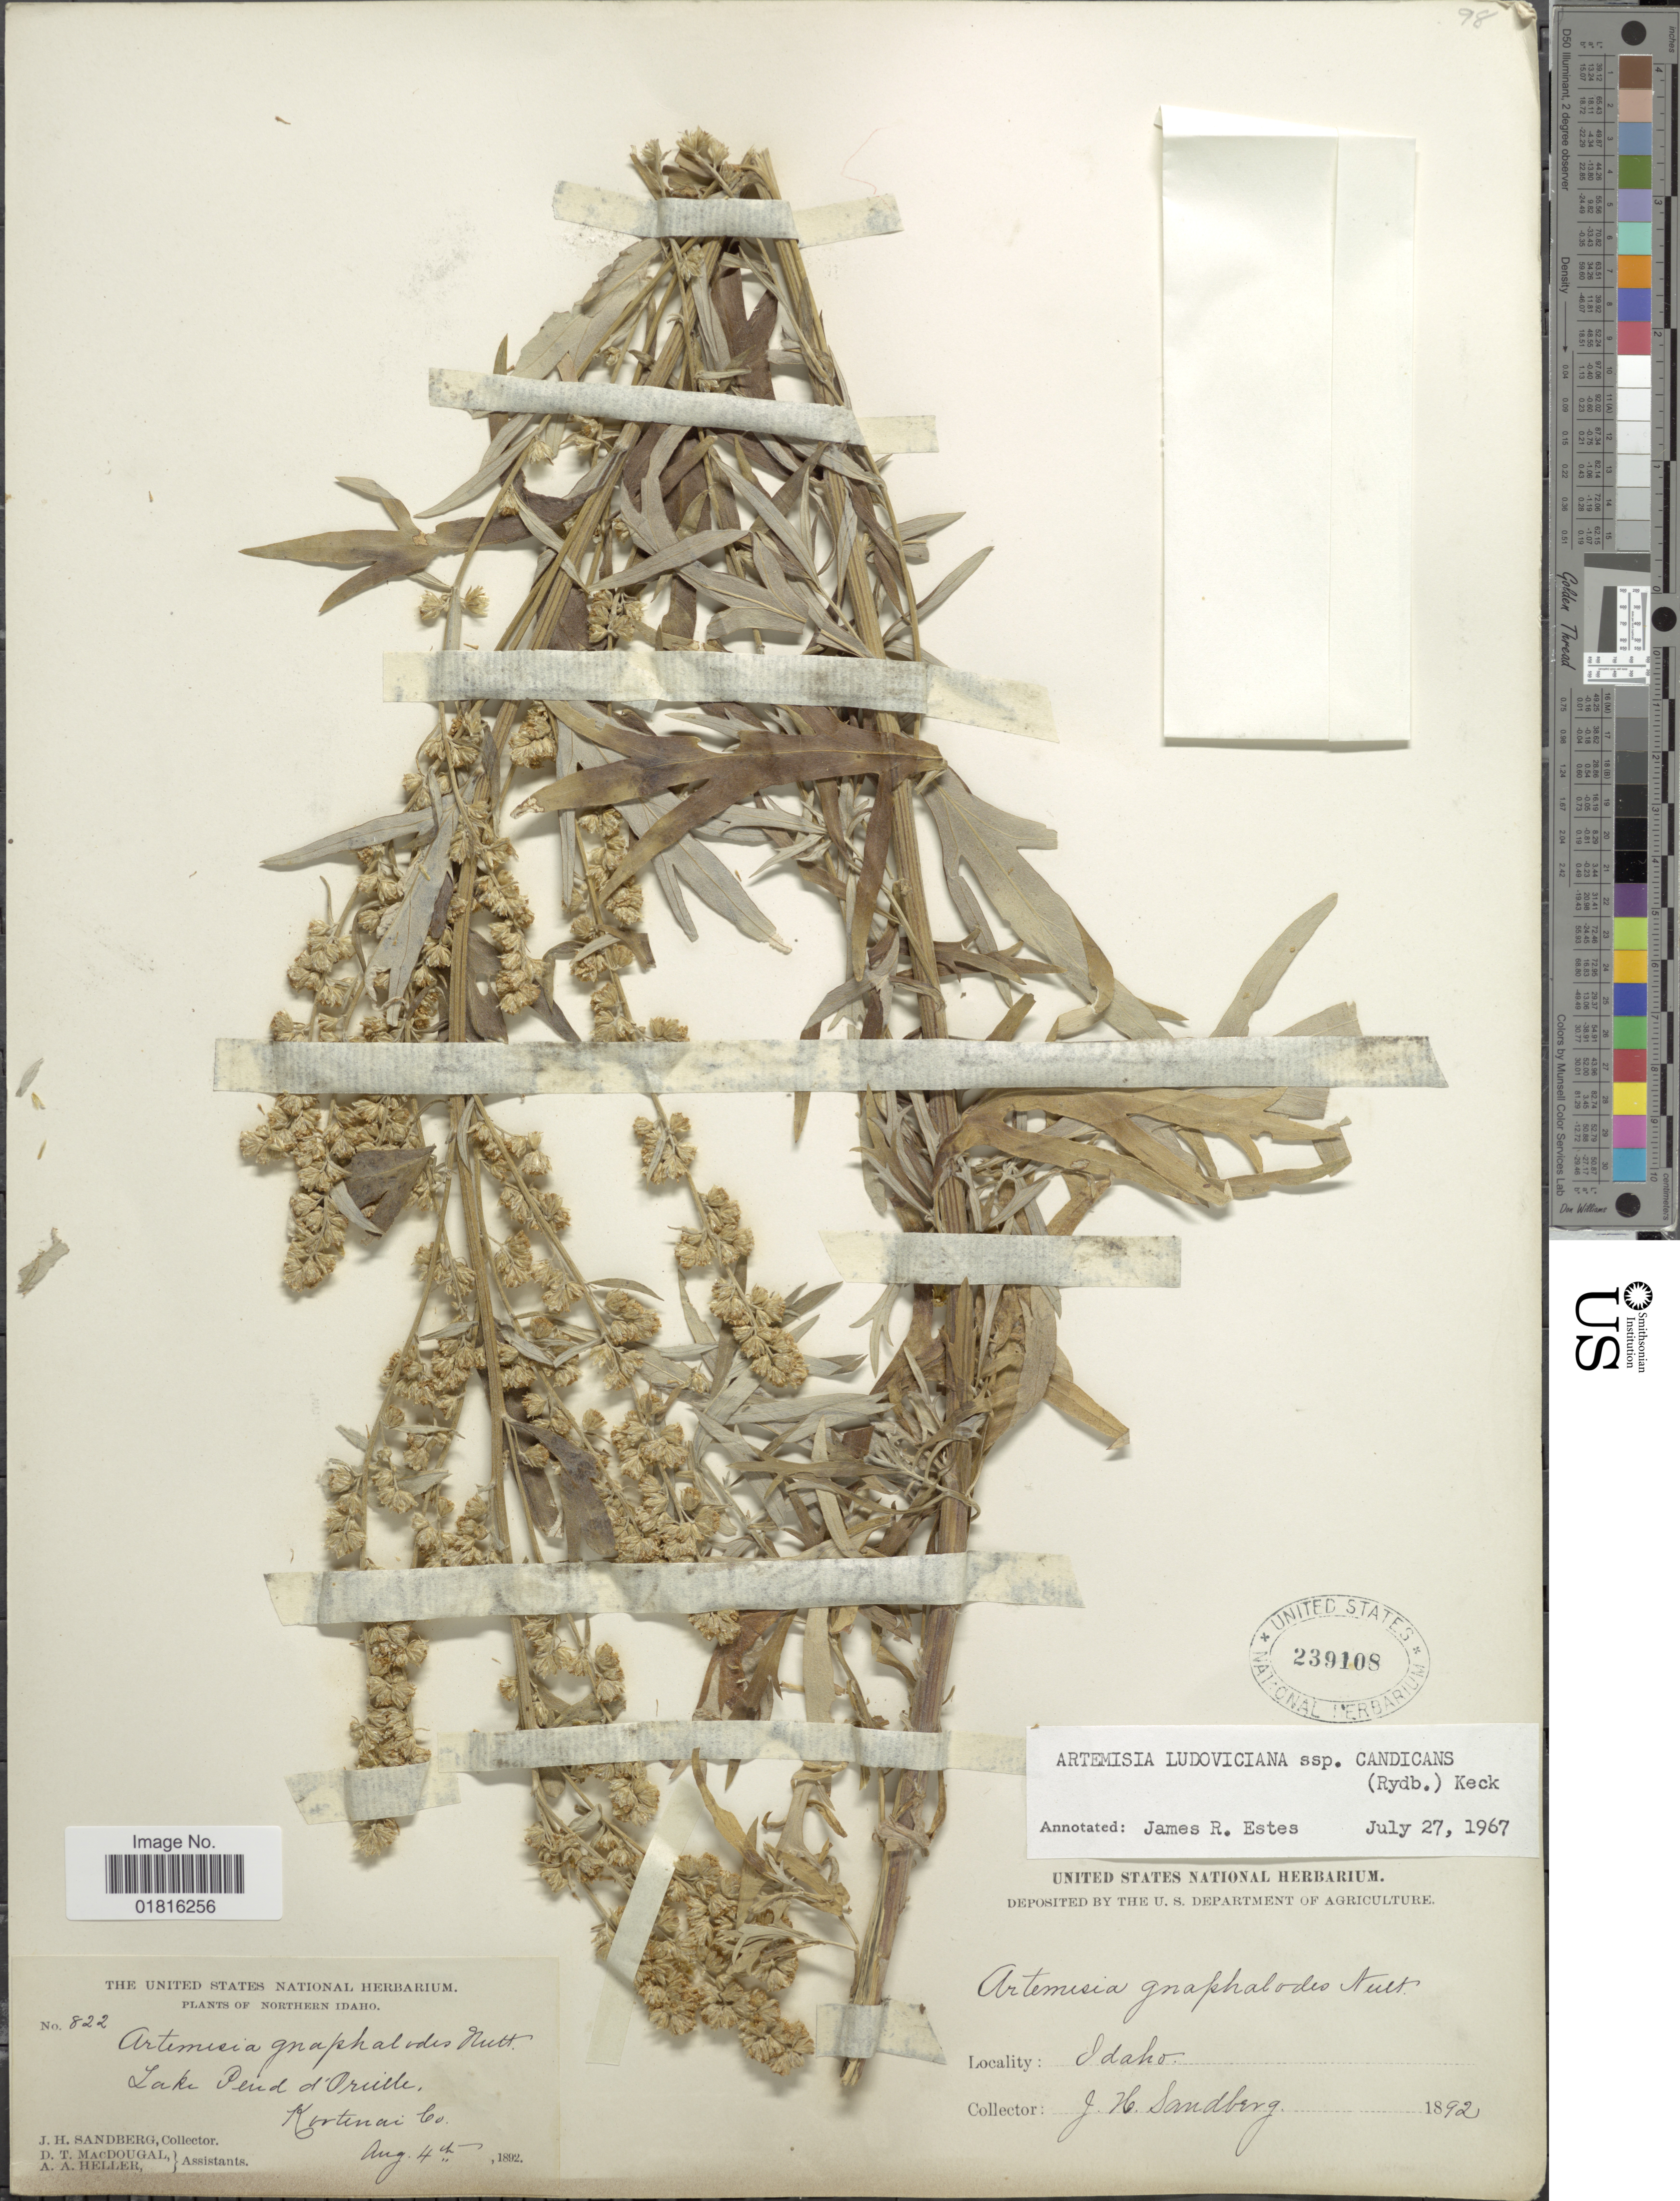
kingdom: Plantae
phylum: Tracheophyta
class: Magnoliopsida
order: Asterales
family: Asteraceae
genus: Artemisia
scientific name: Artemisia ludoviciana subsp. candicans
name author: (Rydb.) D.D. Keck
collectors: J. H. Sandberg, D. T. MacDougal & A. A. Heller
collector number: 822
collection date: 1892-08-04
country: United States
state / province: Idaho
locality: Northern Idaho, lake Pend d'Orielle, Kortenai Co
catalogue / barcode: US 239108